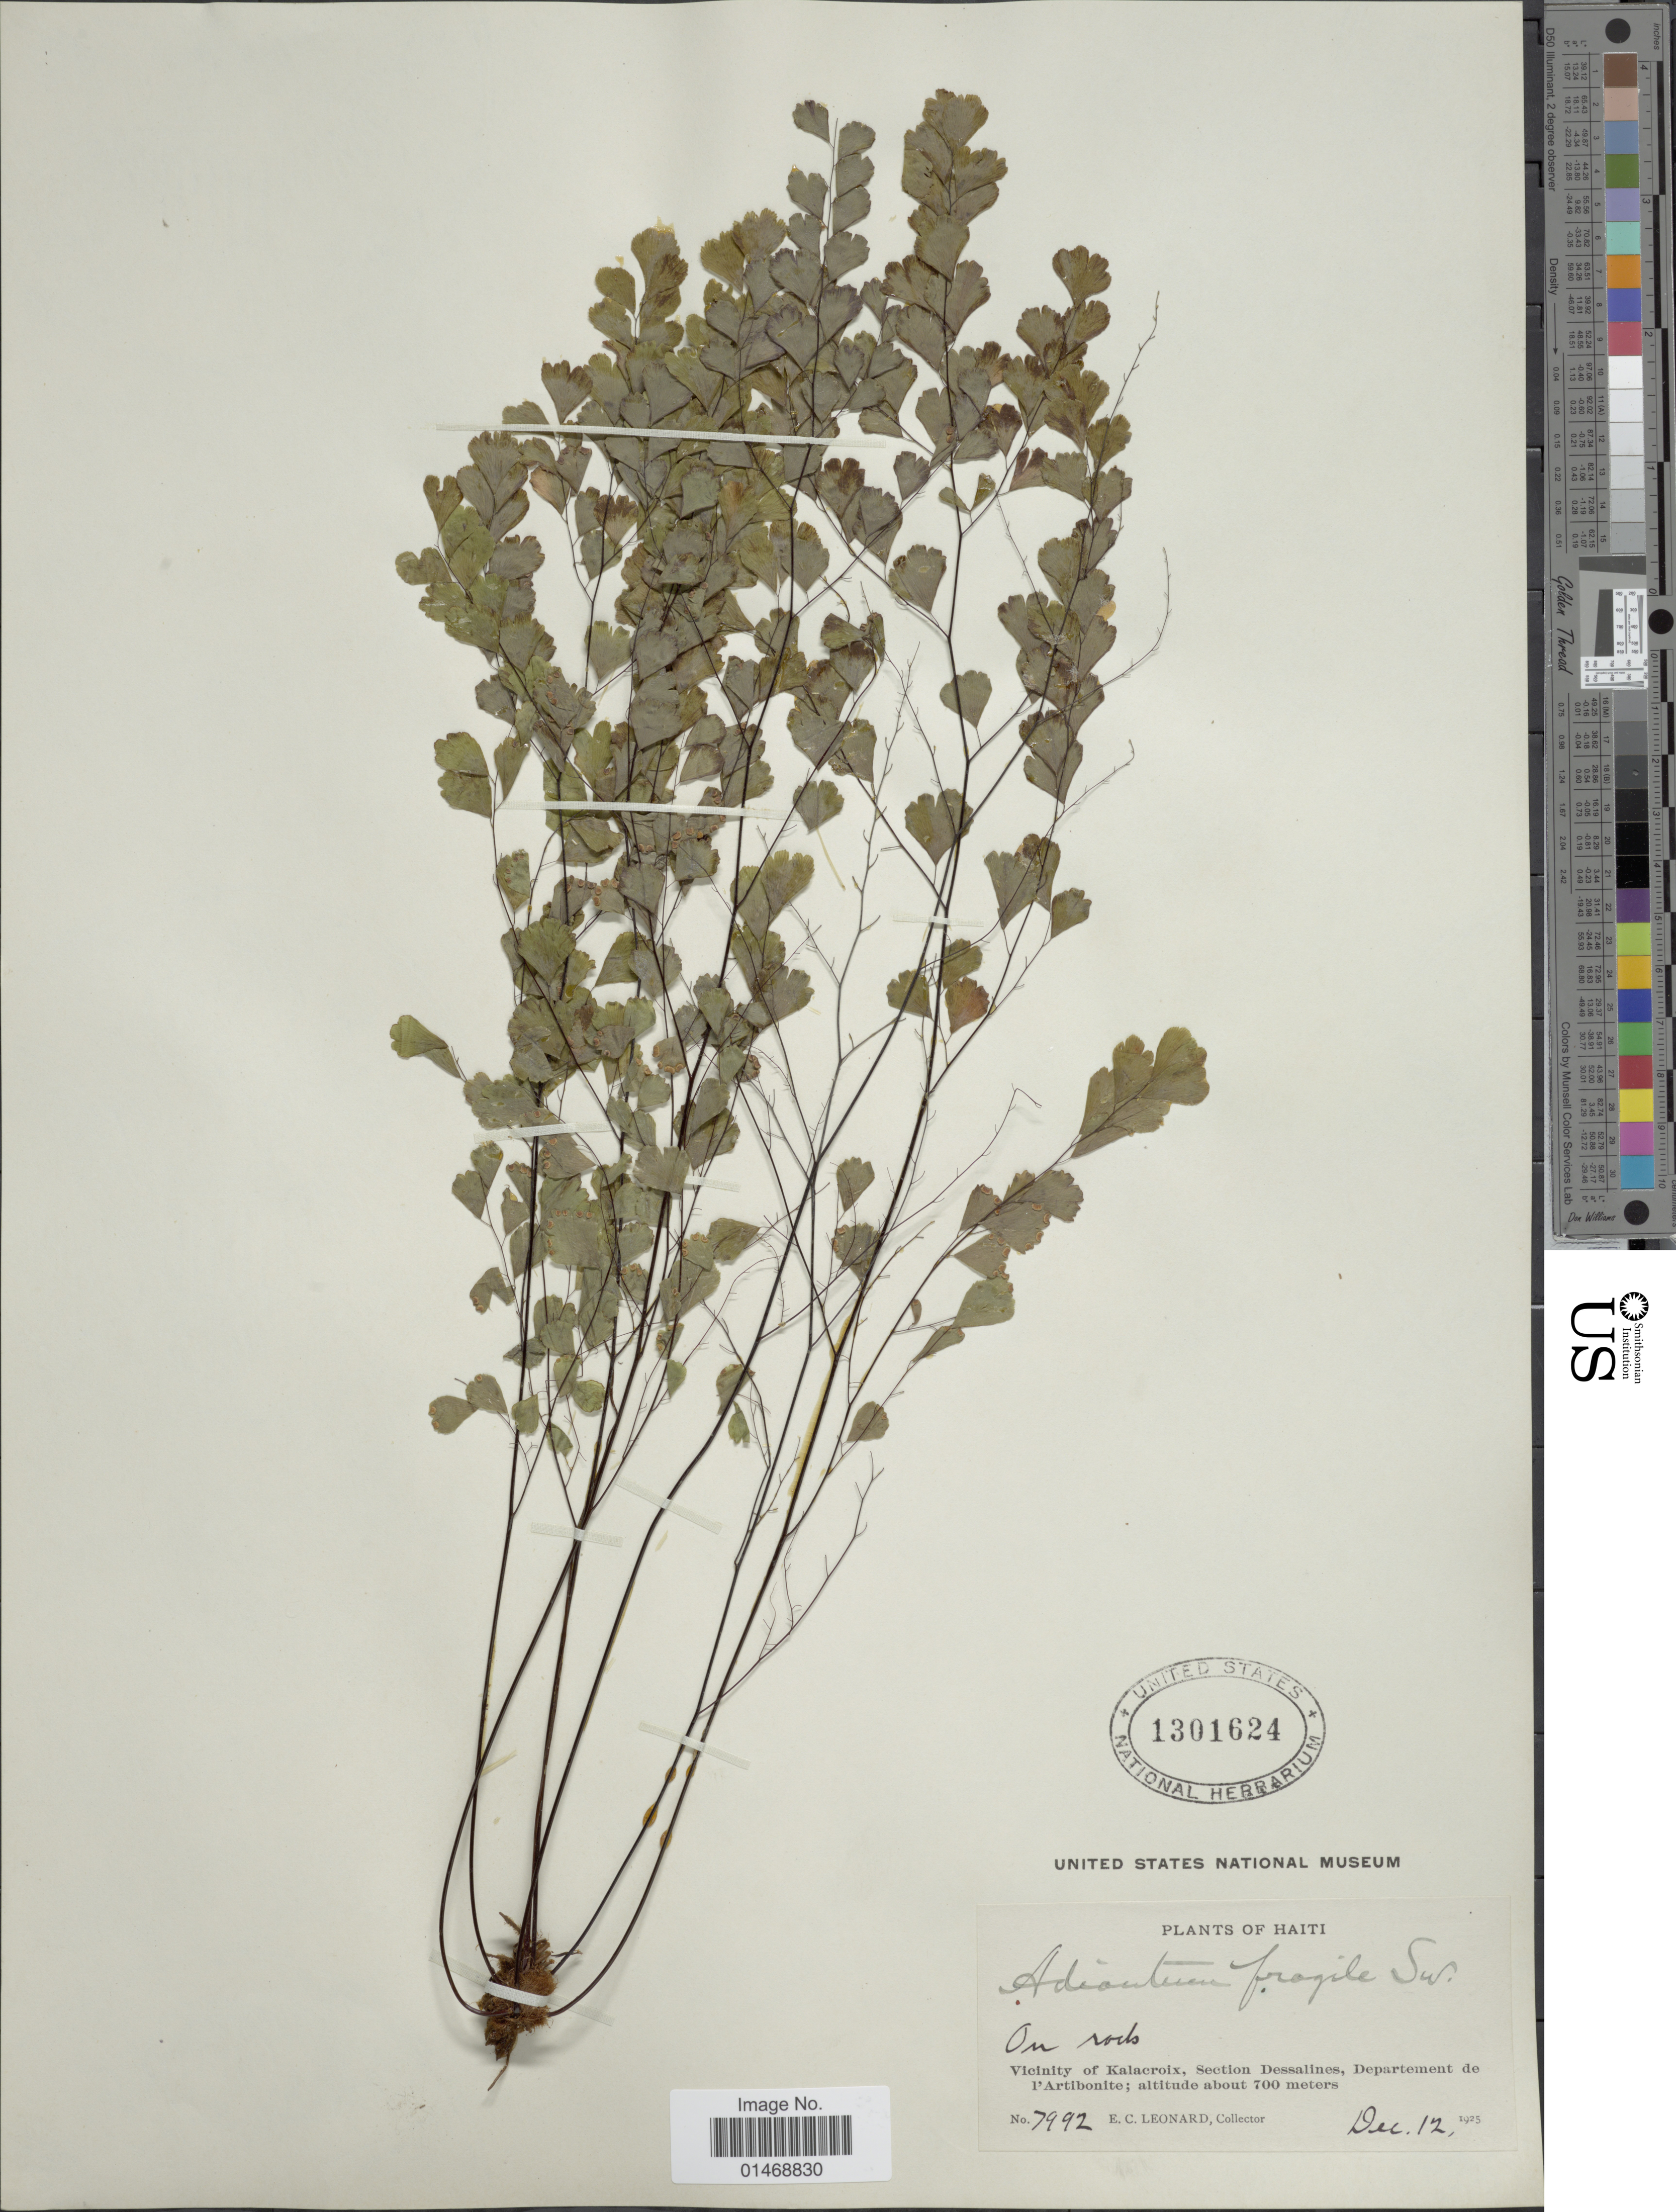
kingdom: Plantae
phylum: Tracheophyta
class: Polypodiopsida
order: Polypodiales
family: Pteridaceae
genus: Adiantum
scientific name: Adiantum fragile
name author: Sw.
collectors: E. C. Leonard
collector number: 7992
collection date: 1925-12-12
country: Haiti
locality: Vicinity of Kalacroix, Section Dessalines, Department de l'Arbonite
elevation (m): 700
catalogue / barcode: US 1301624